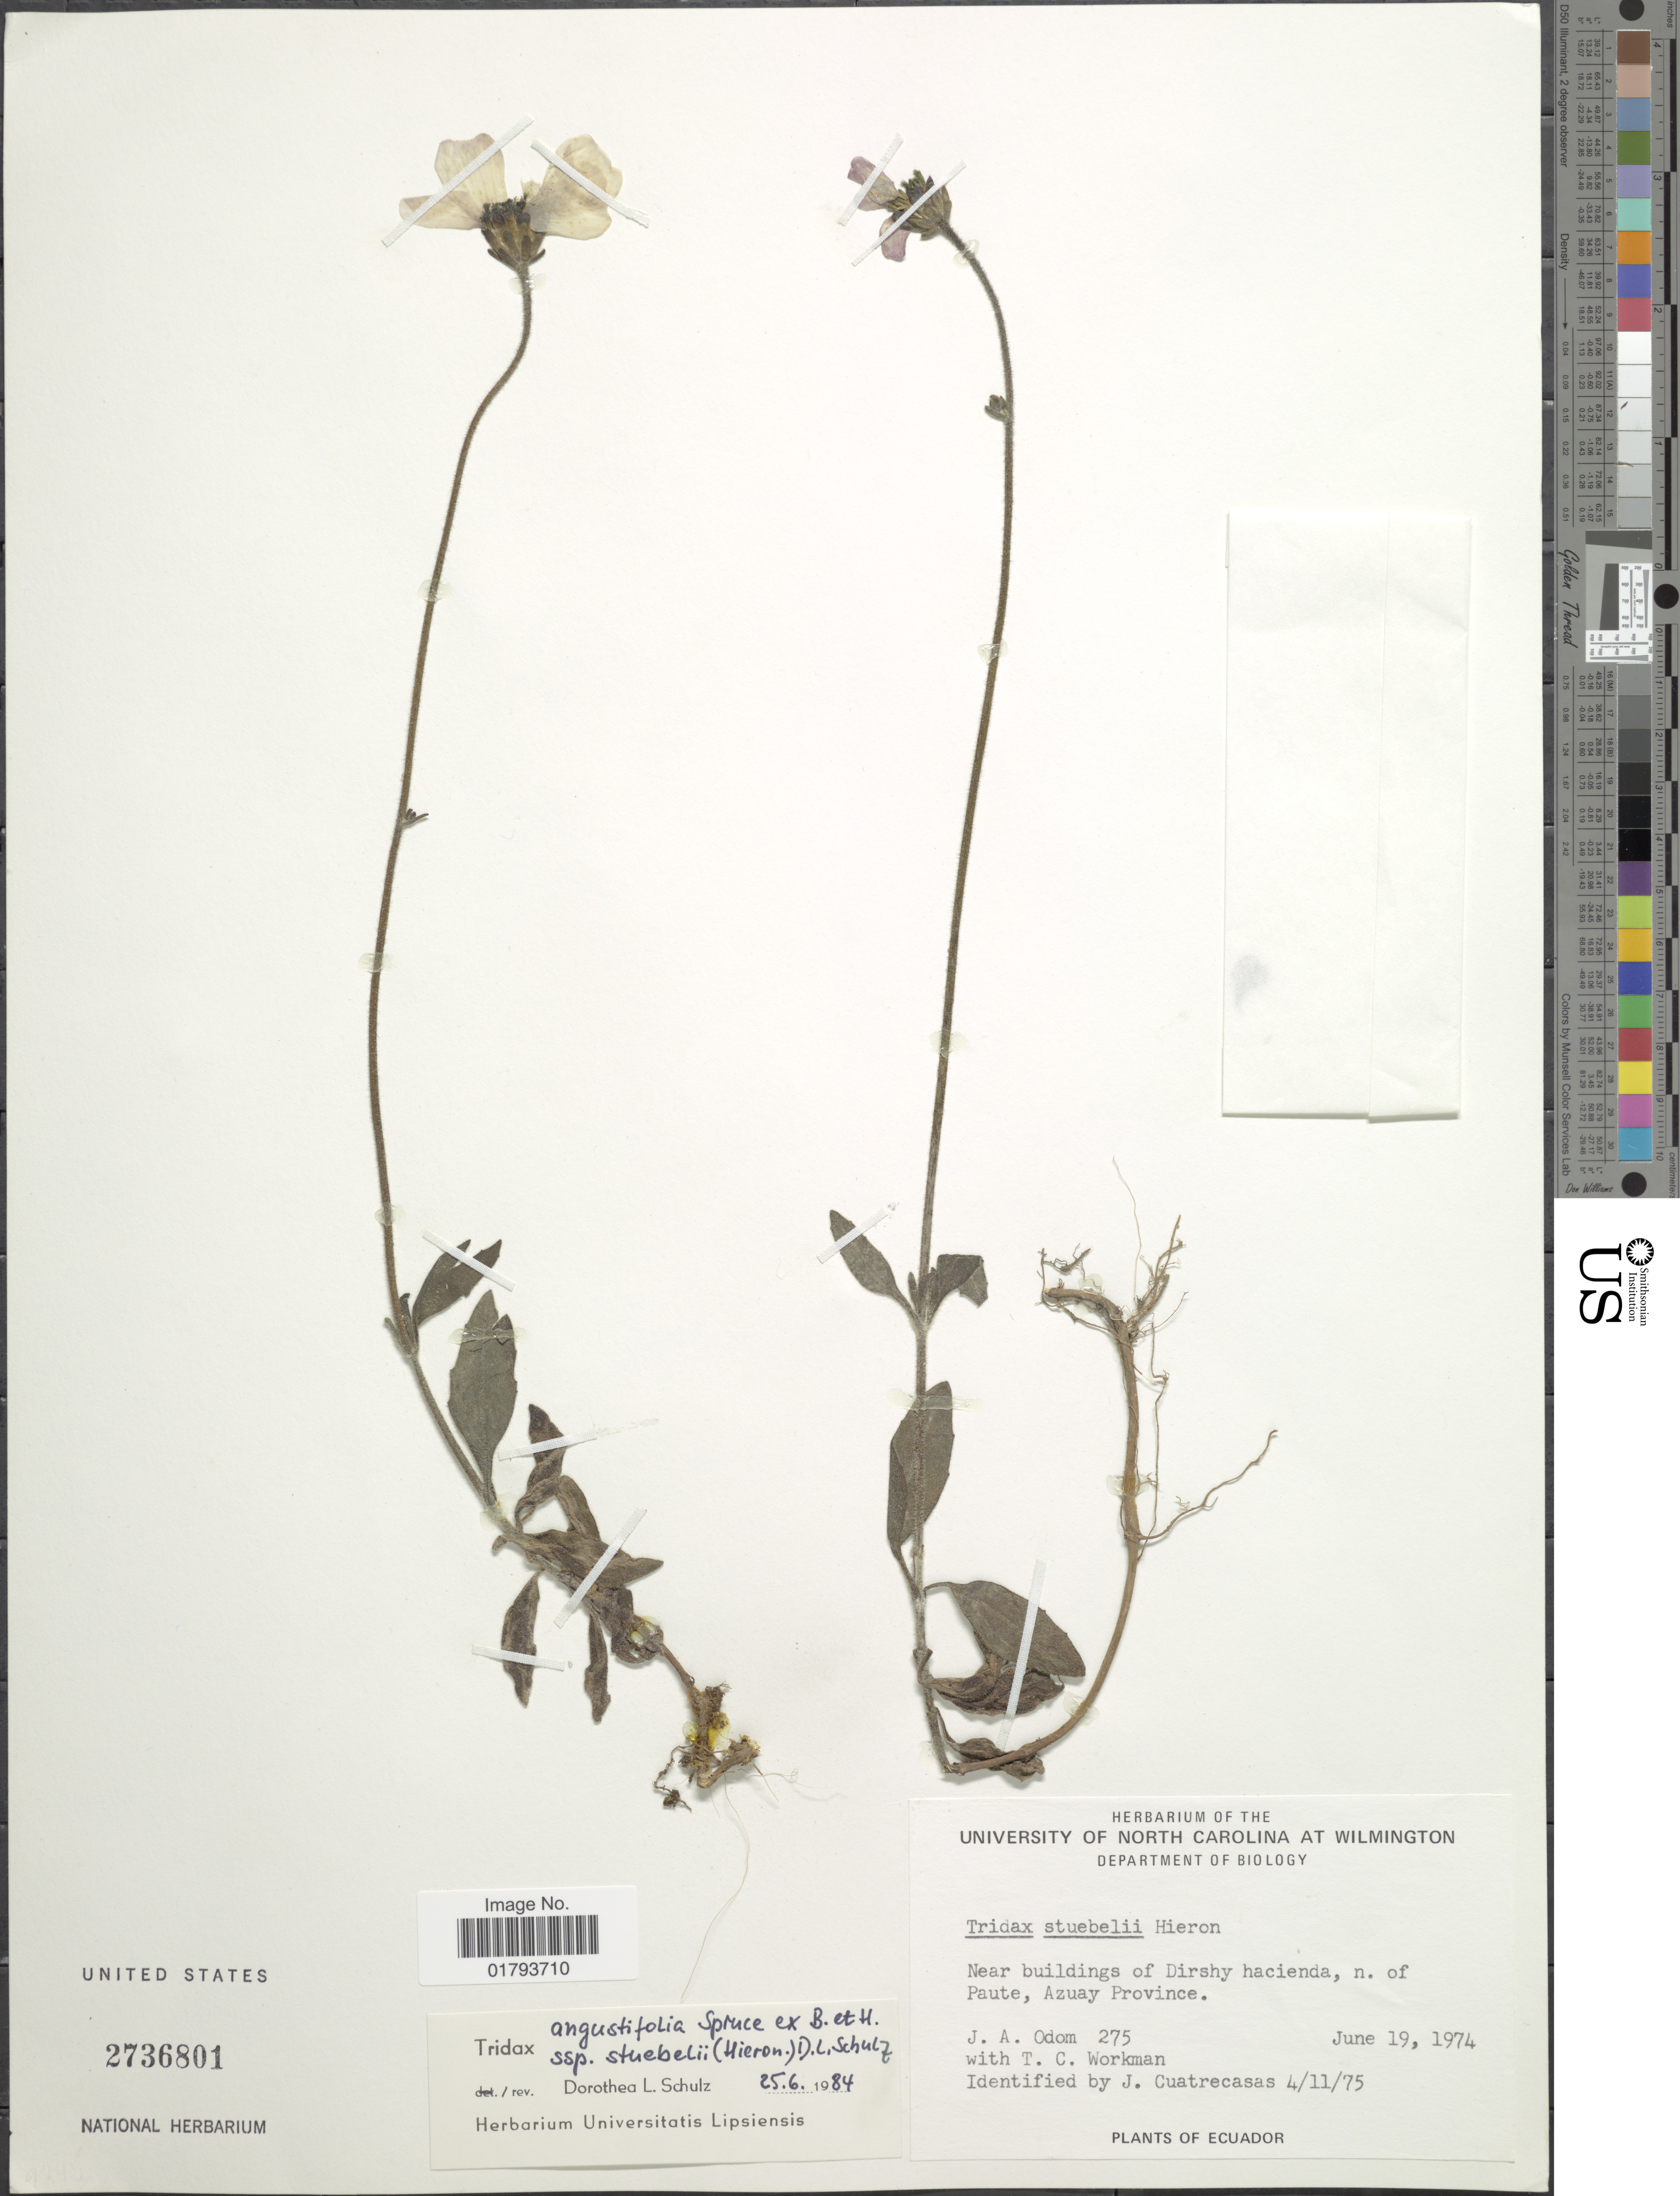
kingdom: Plantae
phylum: Tracheophyta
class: Magnoliopsida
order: Asterales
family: Asteraceae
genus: Tridax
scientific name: Tridax stuebelii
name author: Hieron.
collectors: J. Odom & T. Workman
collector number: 275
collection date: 1974-06-19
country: Ecuador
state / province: Azuay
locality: Near buildings of Dirshy hacienda, n. of Paute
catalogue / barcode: US 2736801